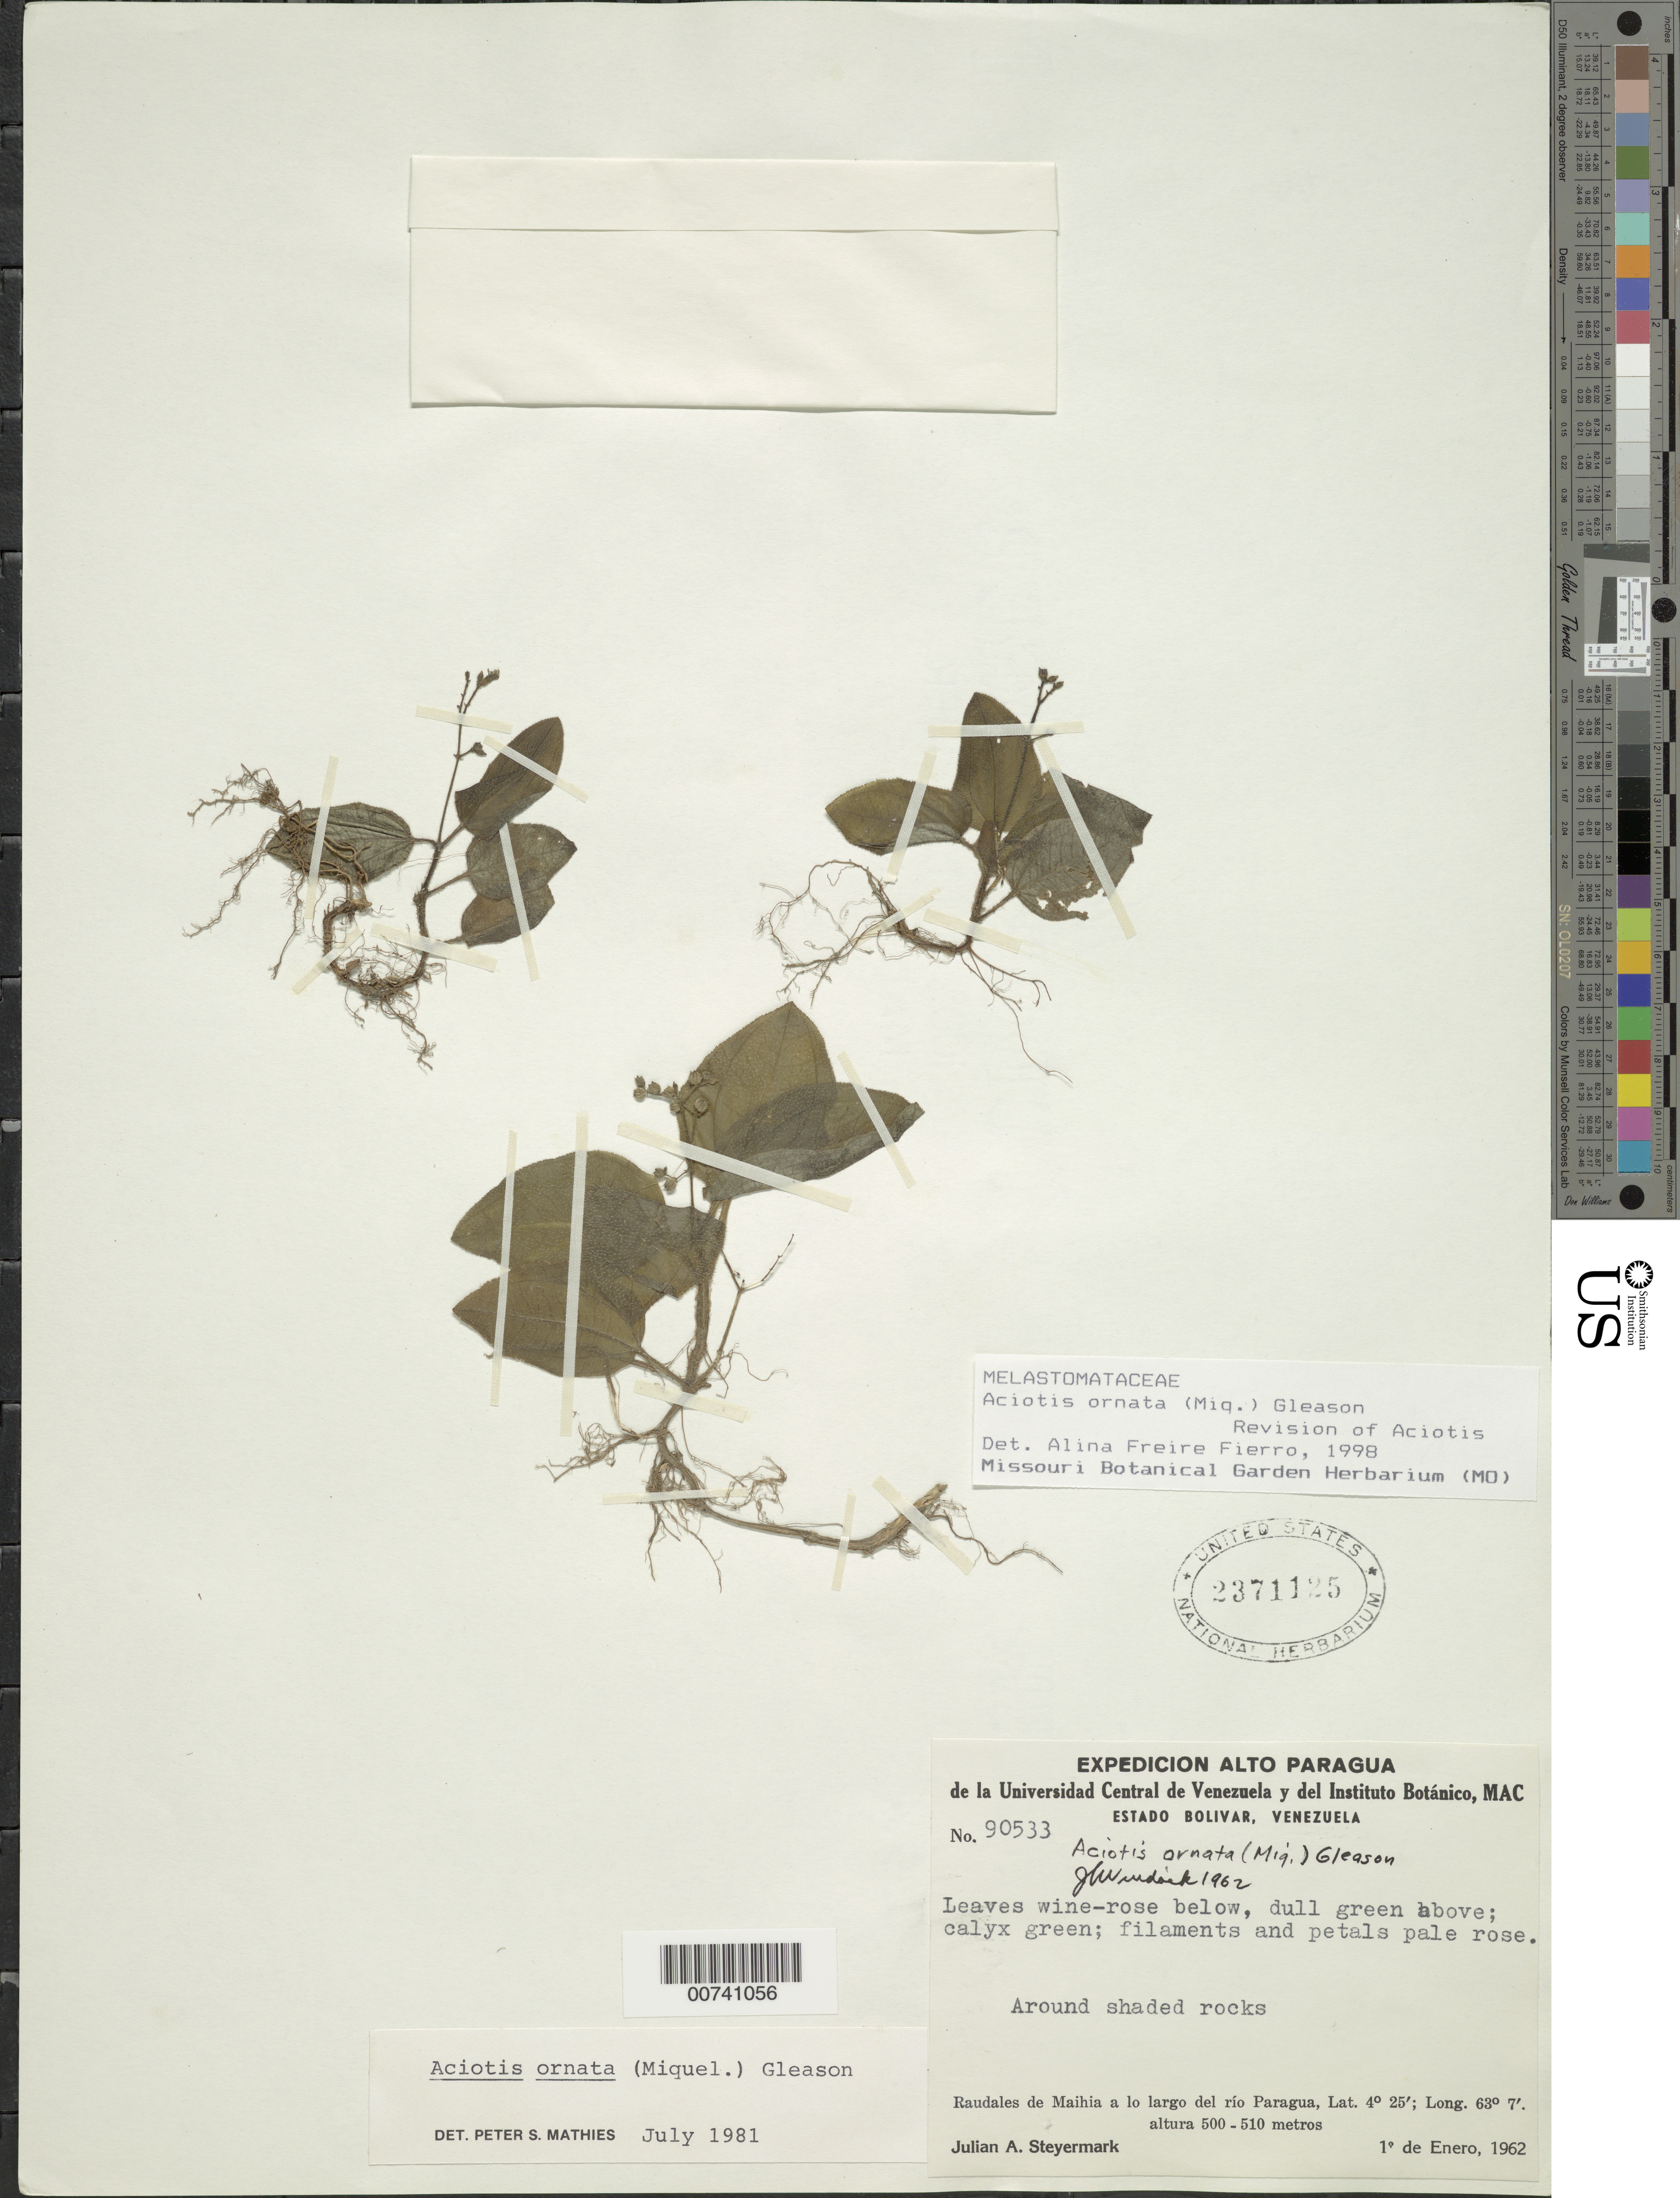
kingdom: Plantae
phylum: Tracheophyta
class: Magnoliopsida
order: Myrtales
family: Melastomataceae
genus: Aciotis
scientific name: Aciotis ornata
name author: (Miq.) Gleason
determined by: Freire-Fierro, A.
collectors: J. Steyermark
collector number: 90533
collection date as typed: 1-Jan-62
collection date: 1962-01-01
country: Venezuela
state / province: Bolívar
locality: Raudales de Maihia, Rió Paragua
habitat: Around shaded rocks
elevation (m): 500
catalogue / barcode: US 2371125